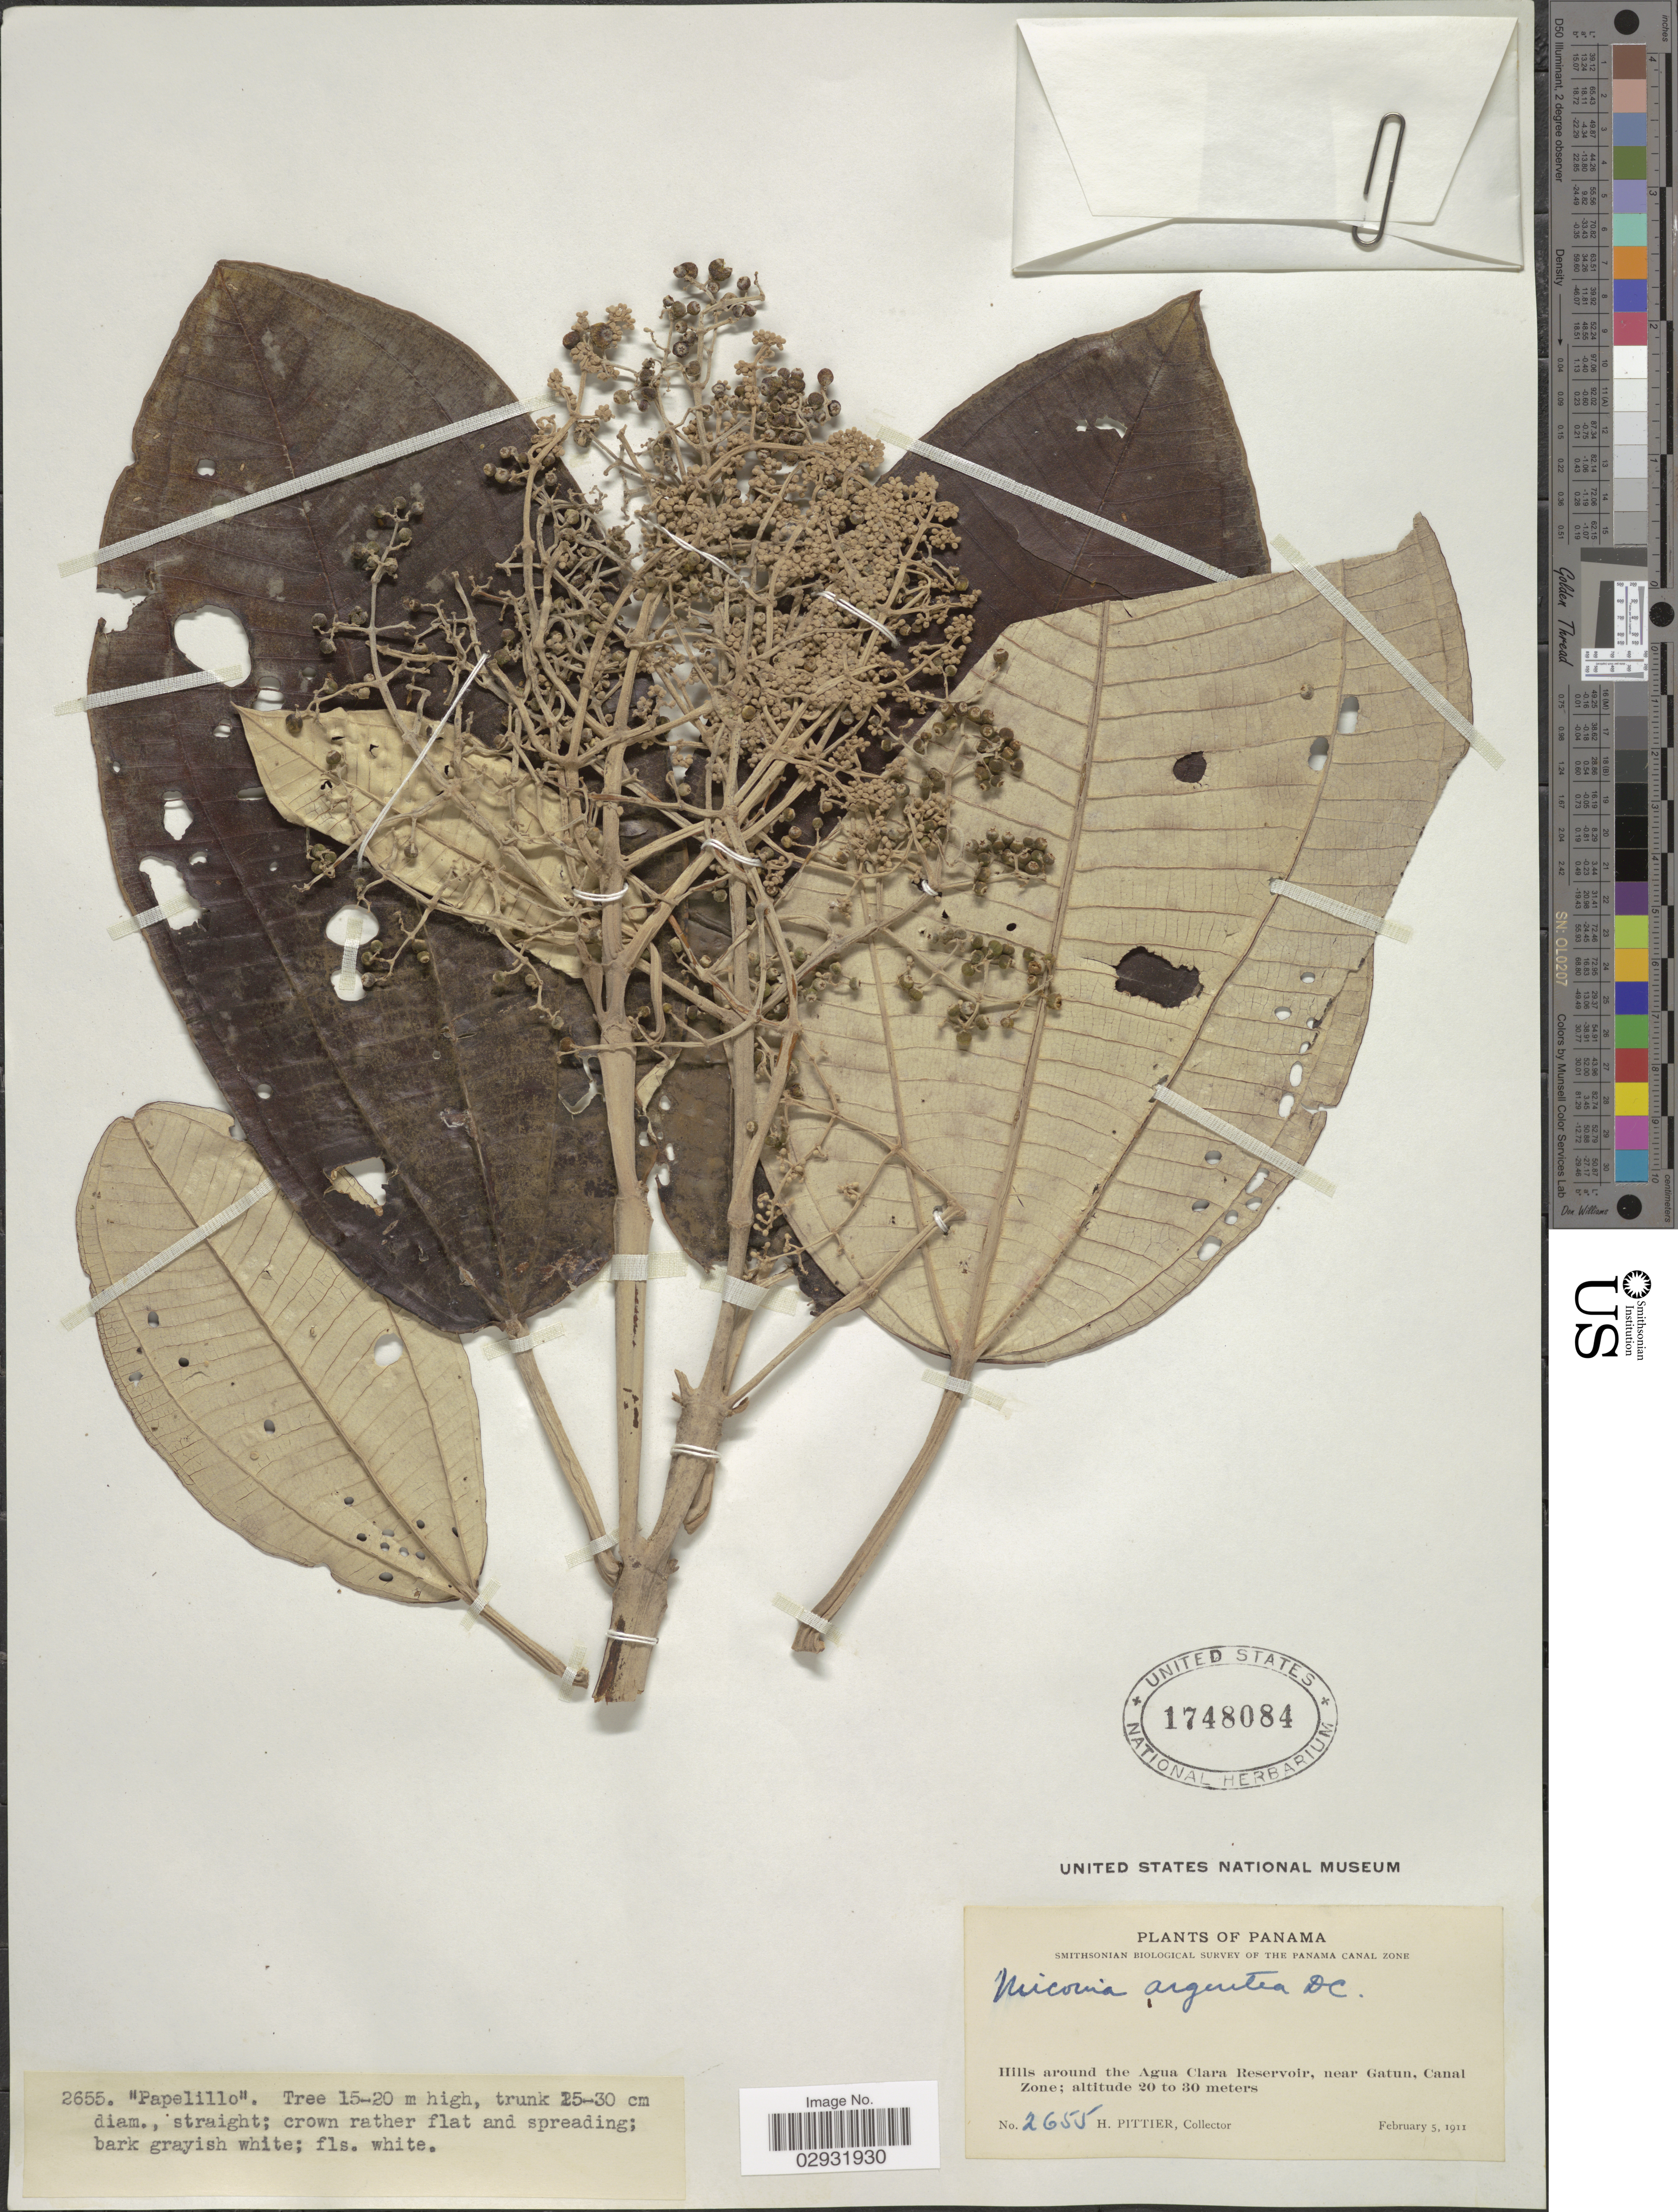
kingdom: Plantae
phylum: Tracheophyta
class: Magnoliopsida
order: Myrtales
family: Melastomataceae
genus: Miconia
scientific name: Miconia argentea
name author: (Sw.) DC.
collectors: H. F. Pittier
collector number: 2655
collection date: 1911-02-05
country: Panama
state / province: Colón / Panamá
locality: Hills around the Agua Clara Reservoir, near Gatun, Canal Zone.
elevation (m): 20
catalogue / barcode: US 1748084